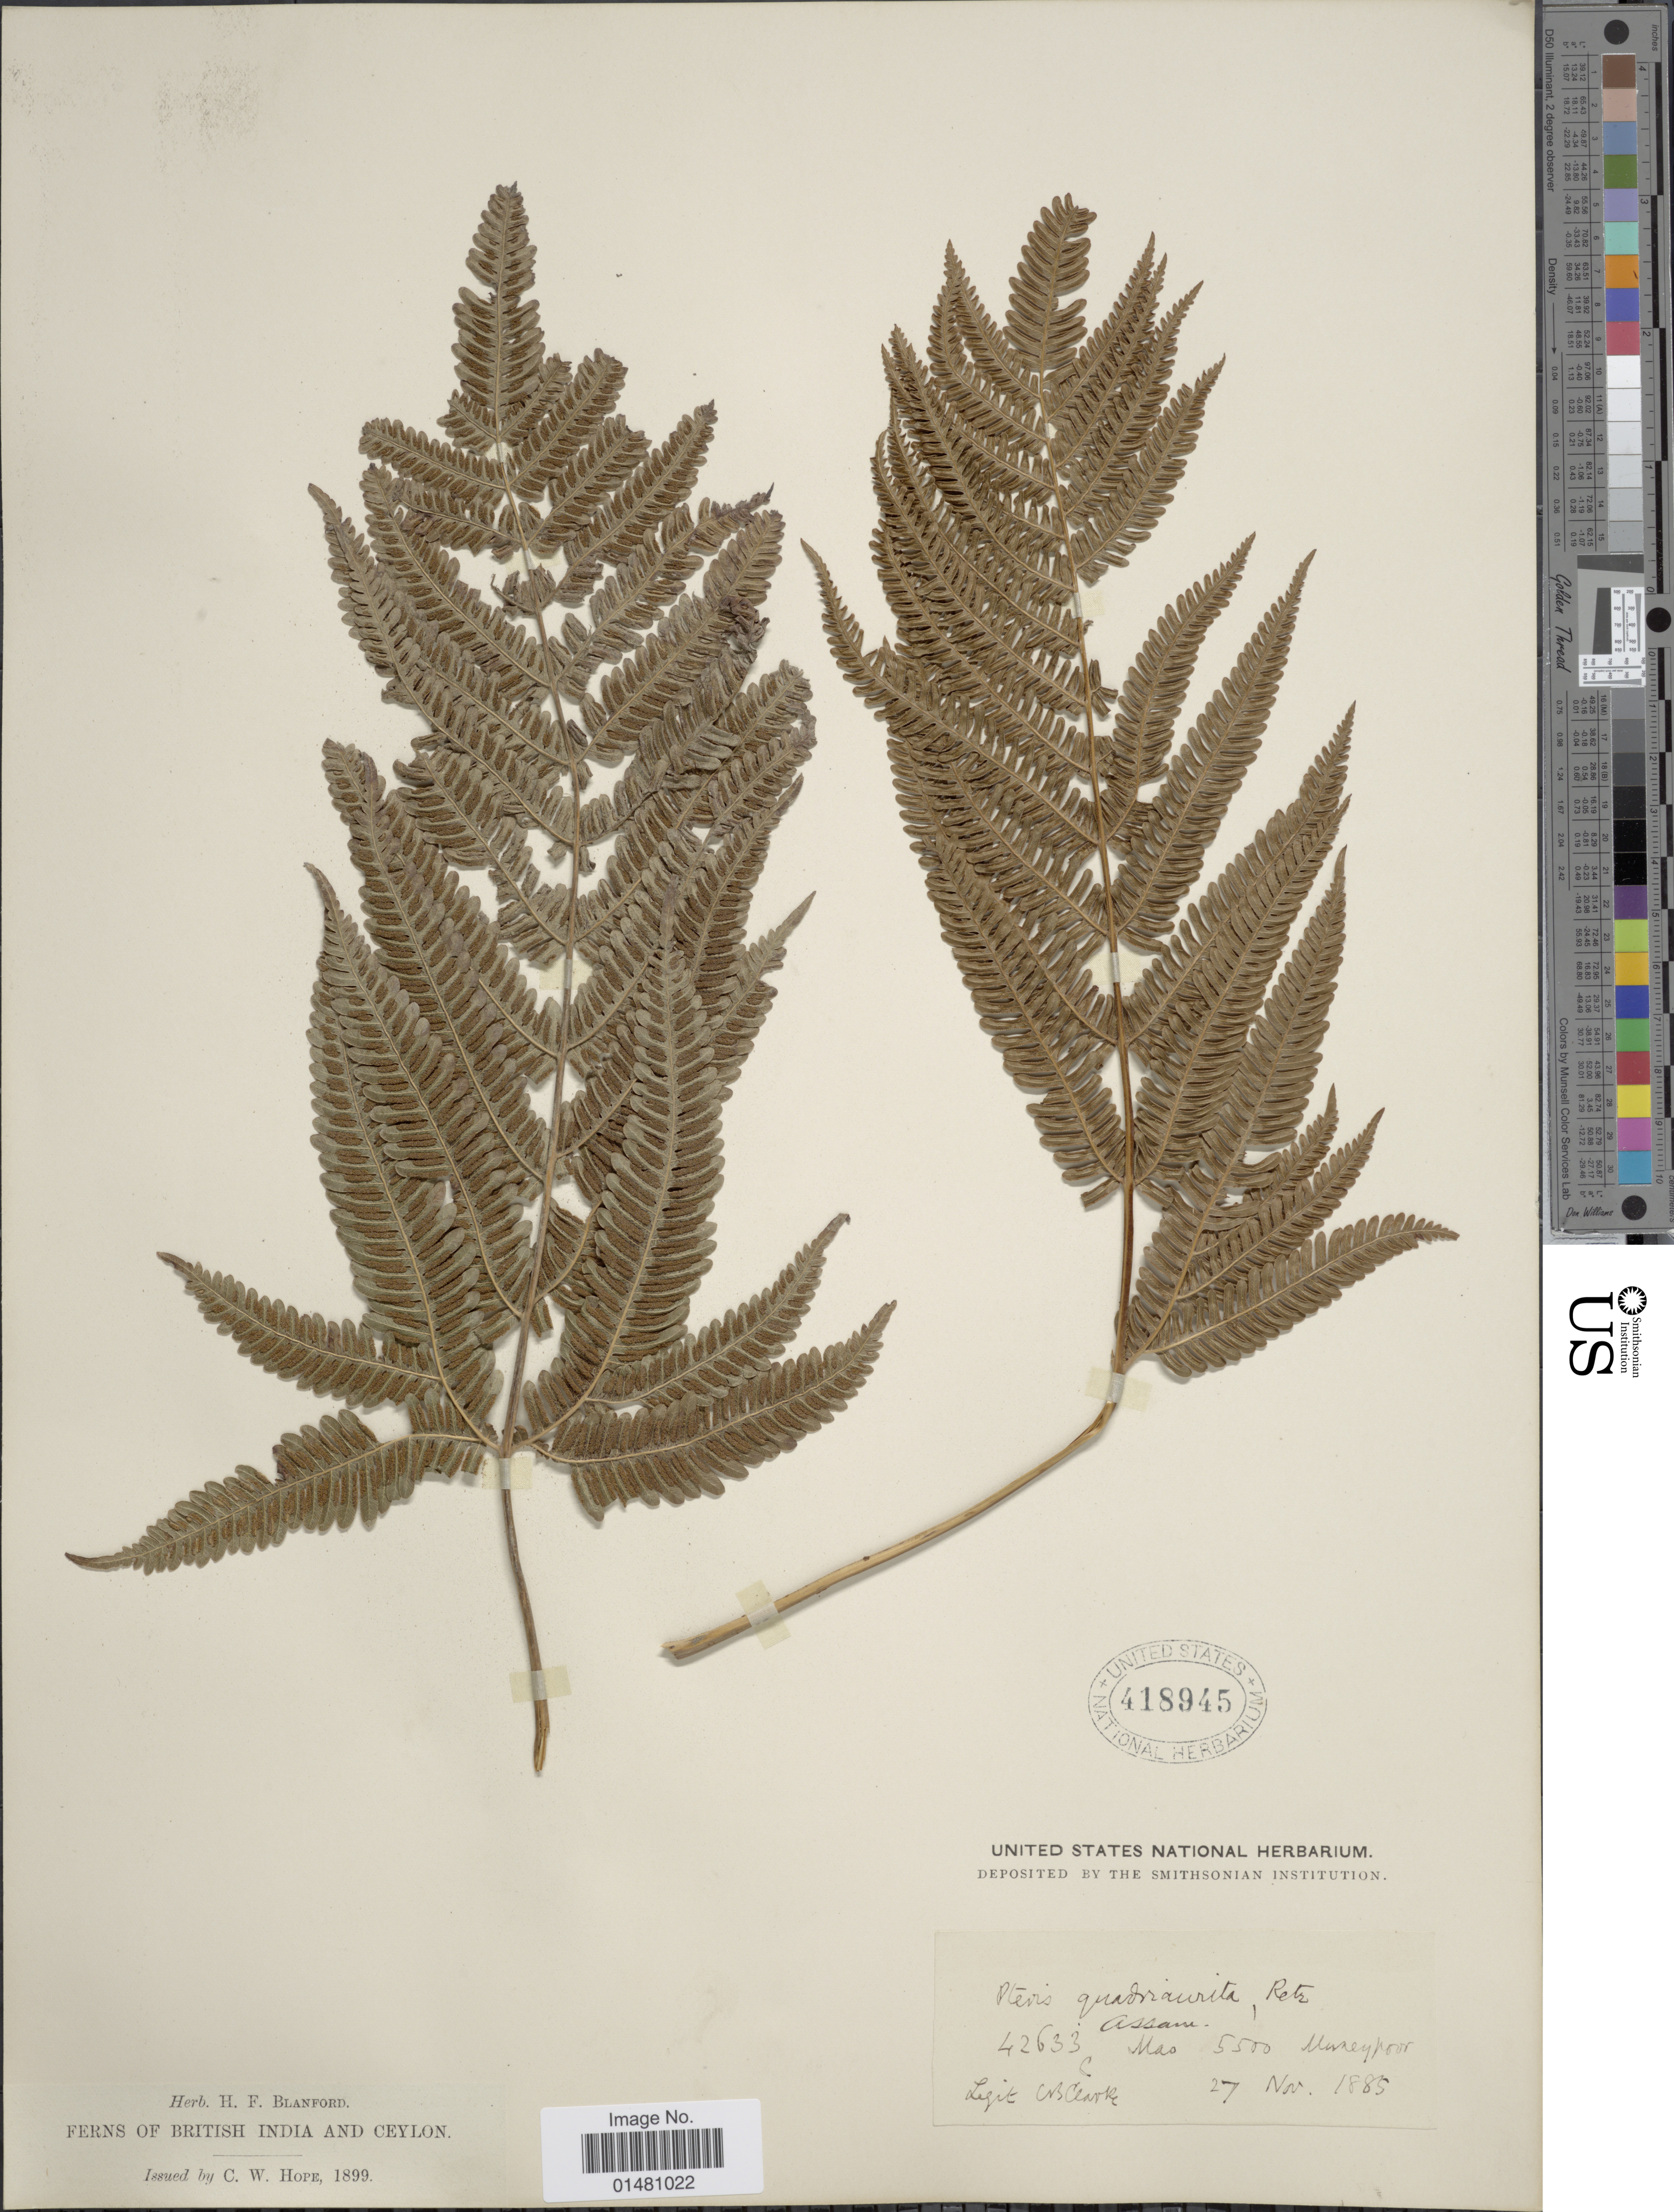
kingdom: Plantae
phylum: Tracheophyta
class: Polypodiopsida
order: Polypodiales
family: Pteridaceae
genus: Pteris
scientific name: Pteris quadriaurita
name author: Retz.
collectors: C. B. Clarke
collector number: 42633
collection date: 1885-11-27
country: India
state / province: Assam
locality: Mas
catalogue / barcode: US 418945